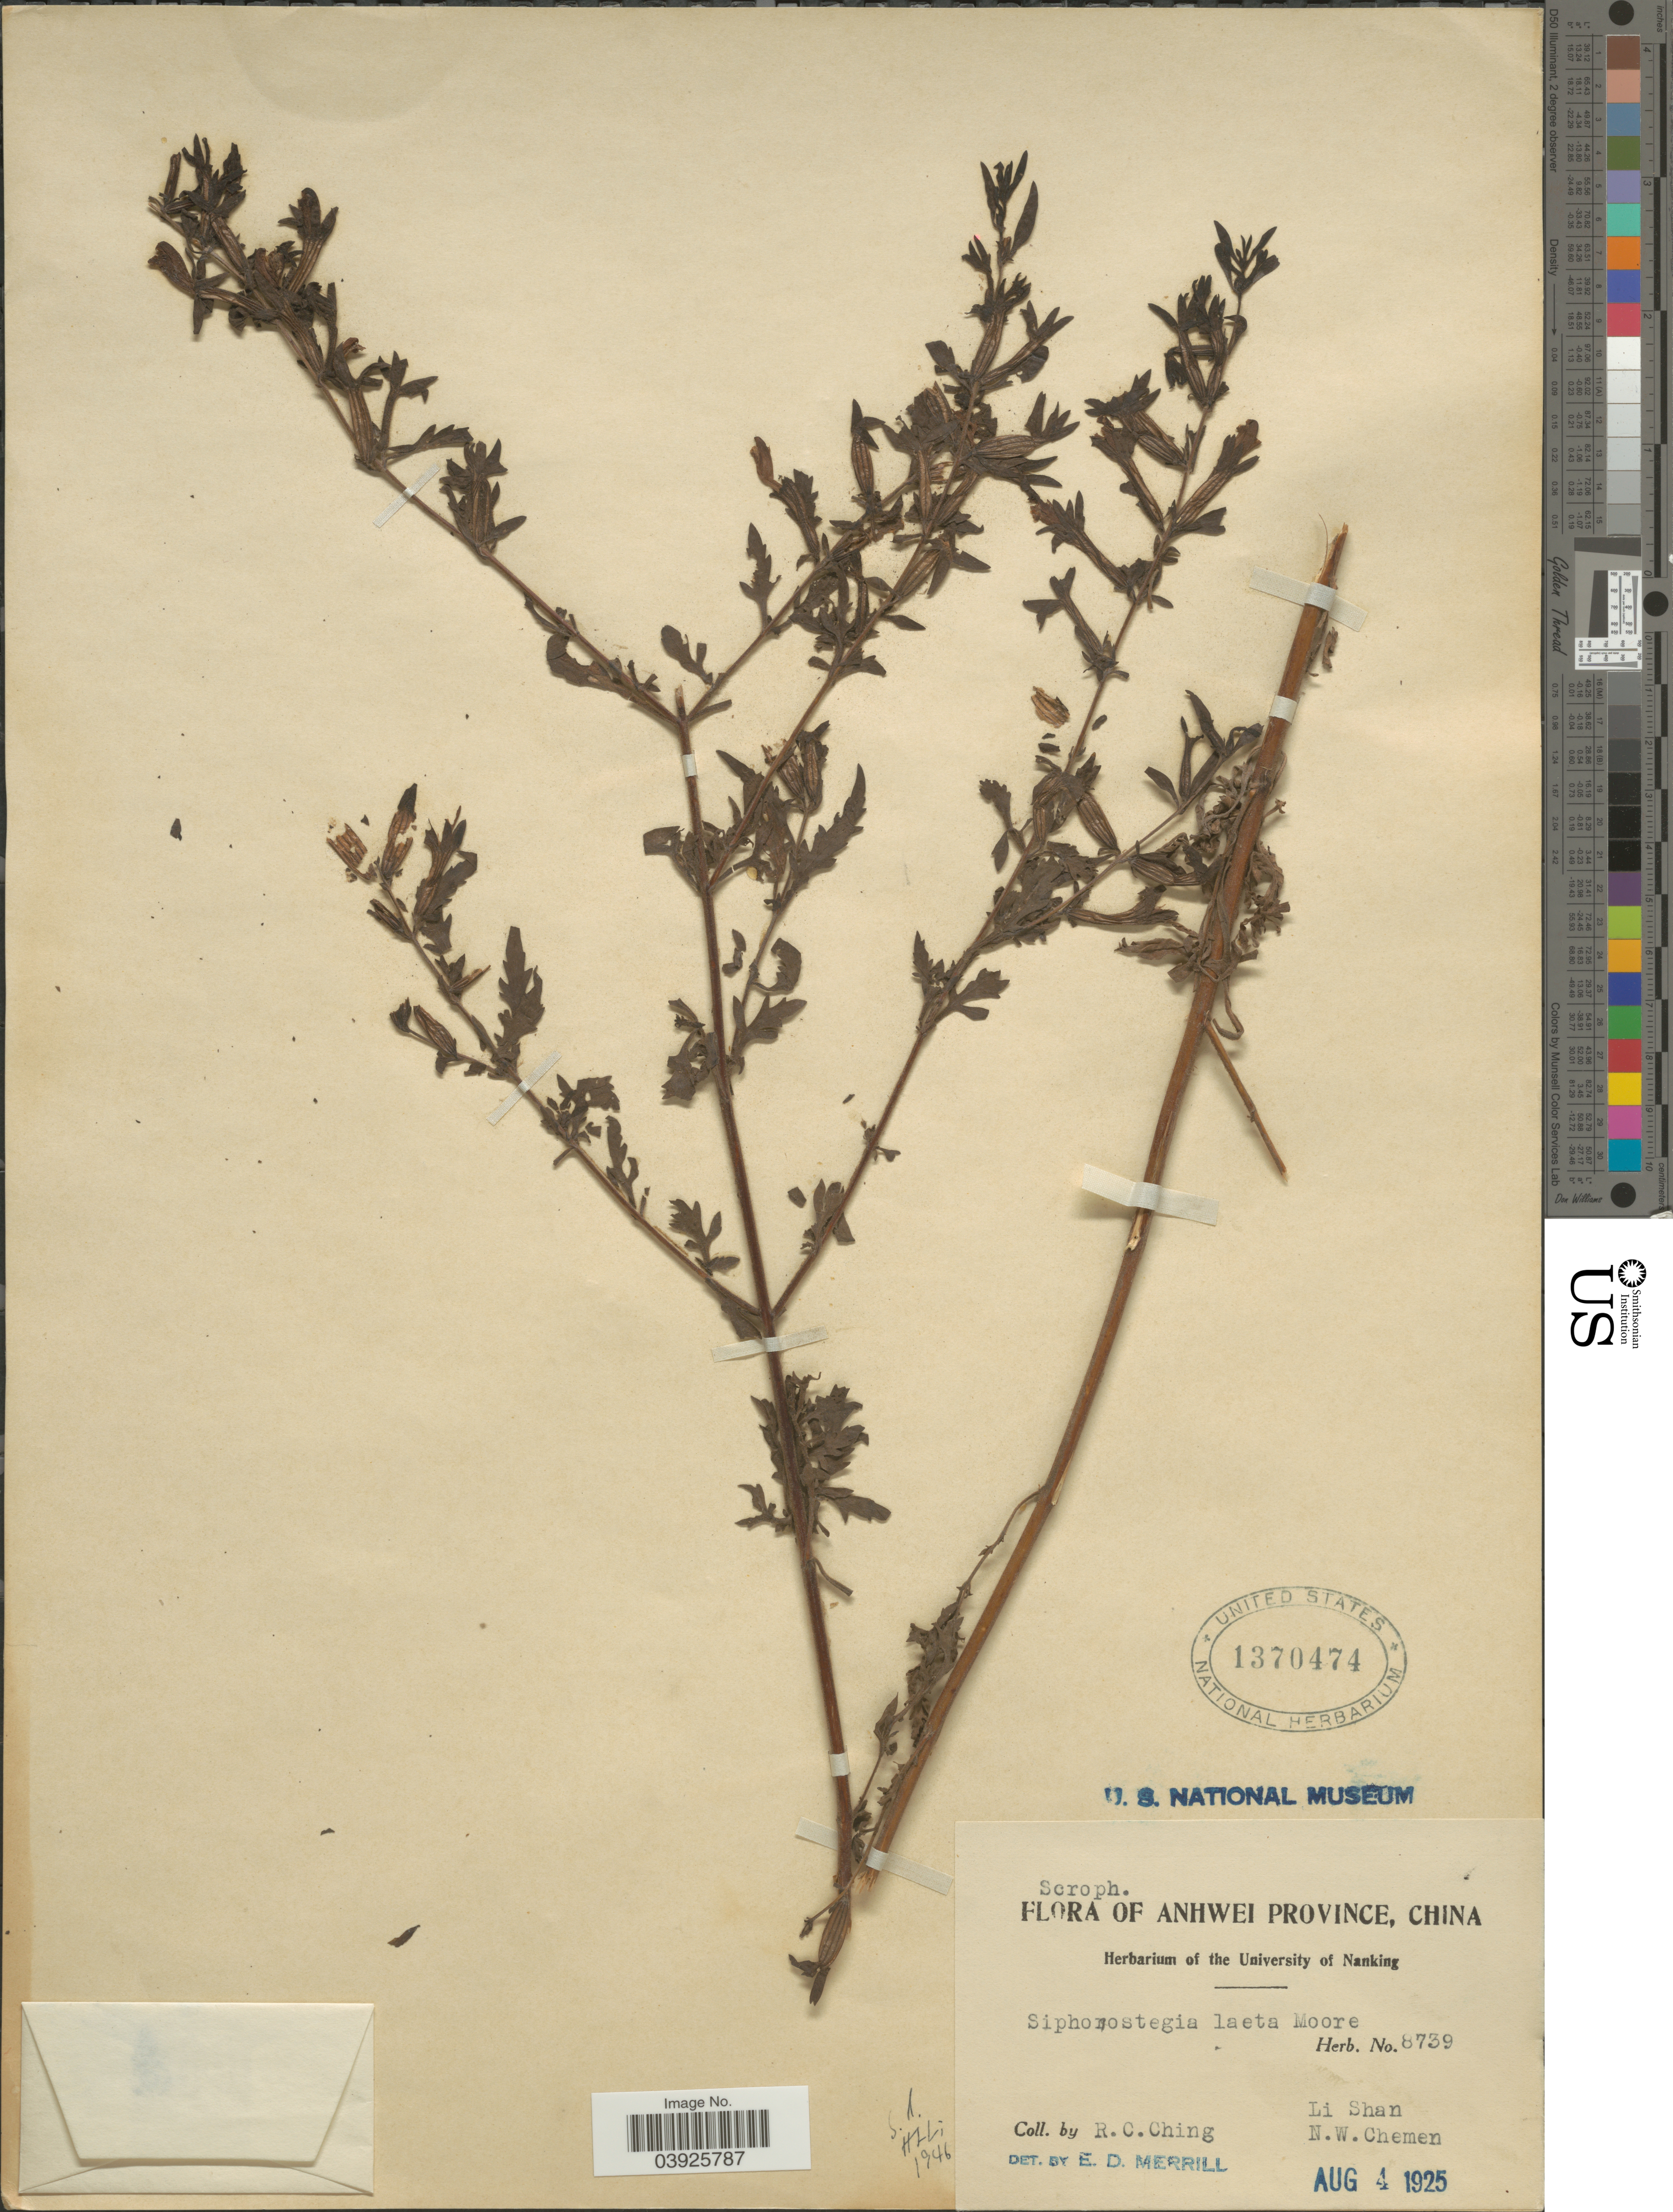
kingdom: Plantae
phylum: Tracheophyta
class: Magnoliopsida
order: Lamiales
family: Orobanchaceae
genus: Siphonostegia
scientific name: Siphonostegia laeta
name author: S. Moore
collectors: R. C. Ching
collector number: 8739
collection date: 1925-08-04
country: China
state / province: Anhui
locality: Anhwei Province. Li Shan. N.W. Chemen.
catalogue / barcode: US 1370474